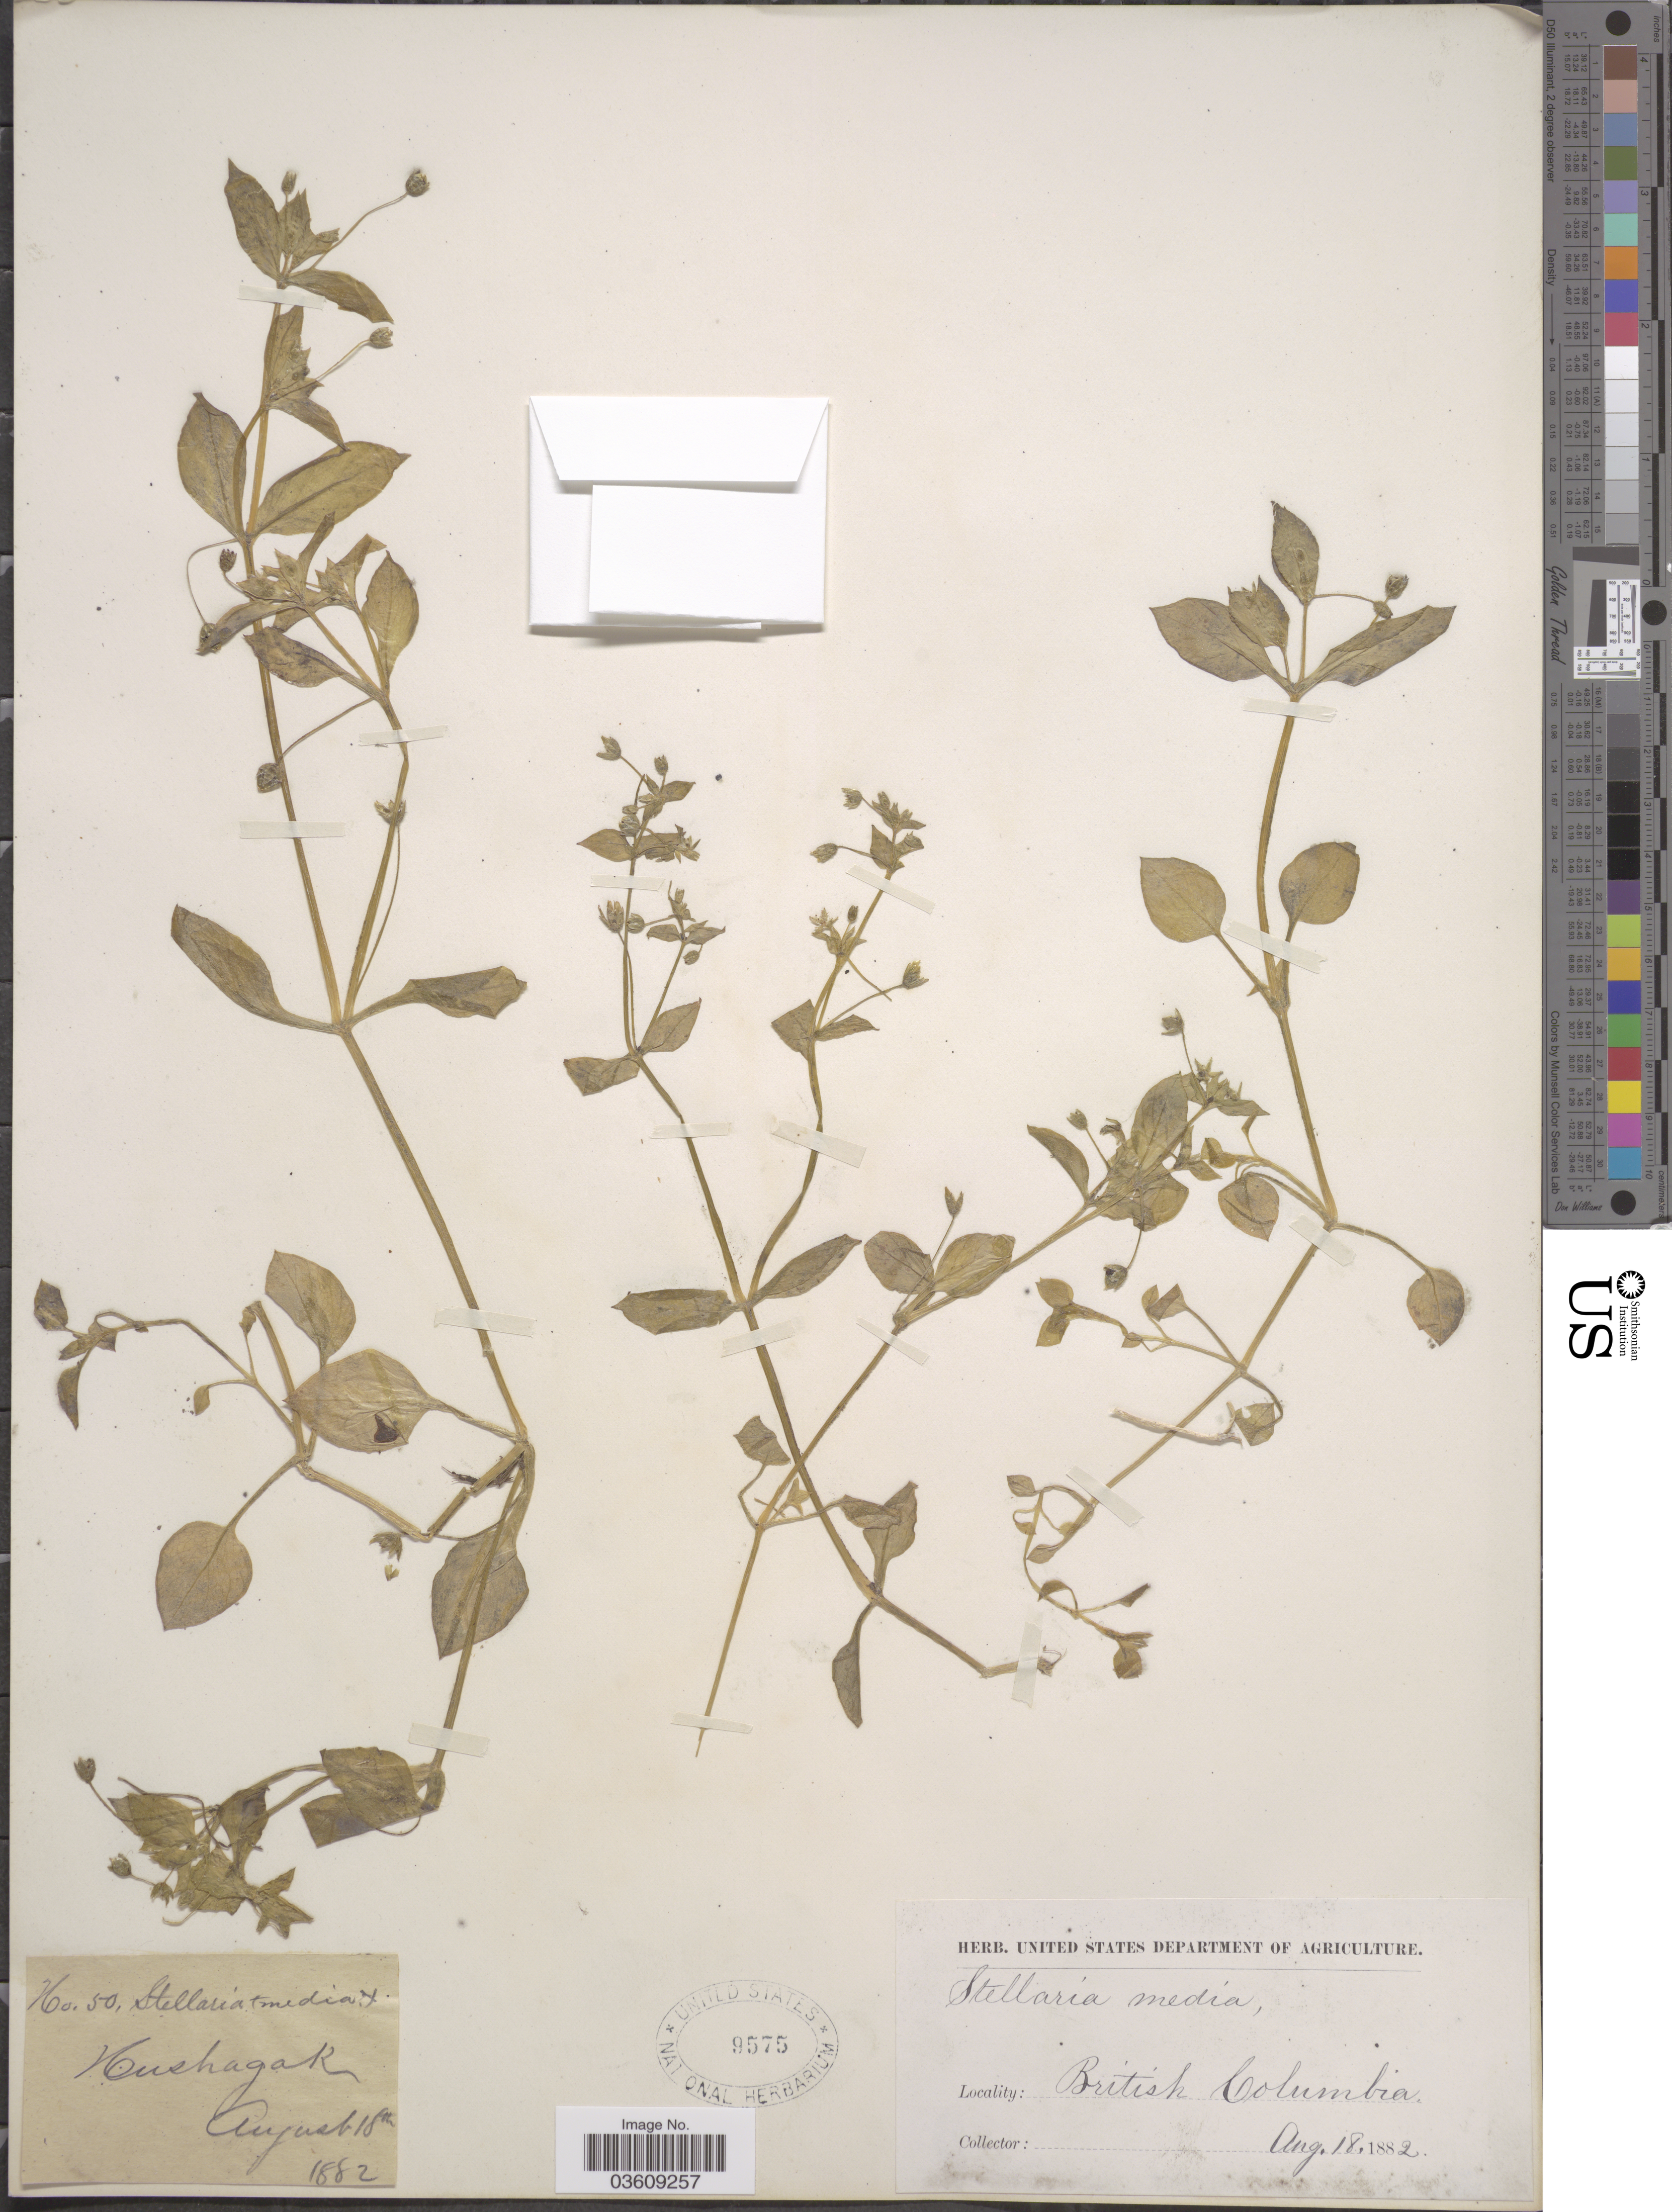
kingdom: Plantae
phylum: Tracheophyta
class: Magnoliopsida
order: Caryophyllales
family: Caryophyllaceae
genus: Stellaria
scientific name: Stellaria media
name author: (L.) Vill.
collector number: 50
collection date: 1882-08-18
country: Canada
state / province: British Columbia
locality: Hushagak.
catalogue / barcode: US 9575